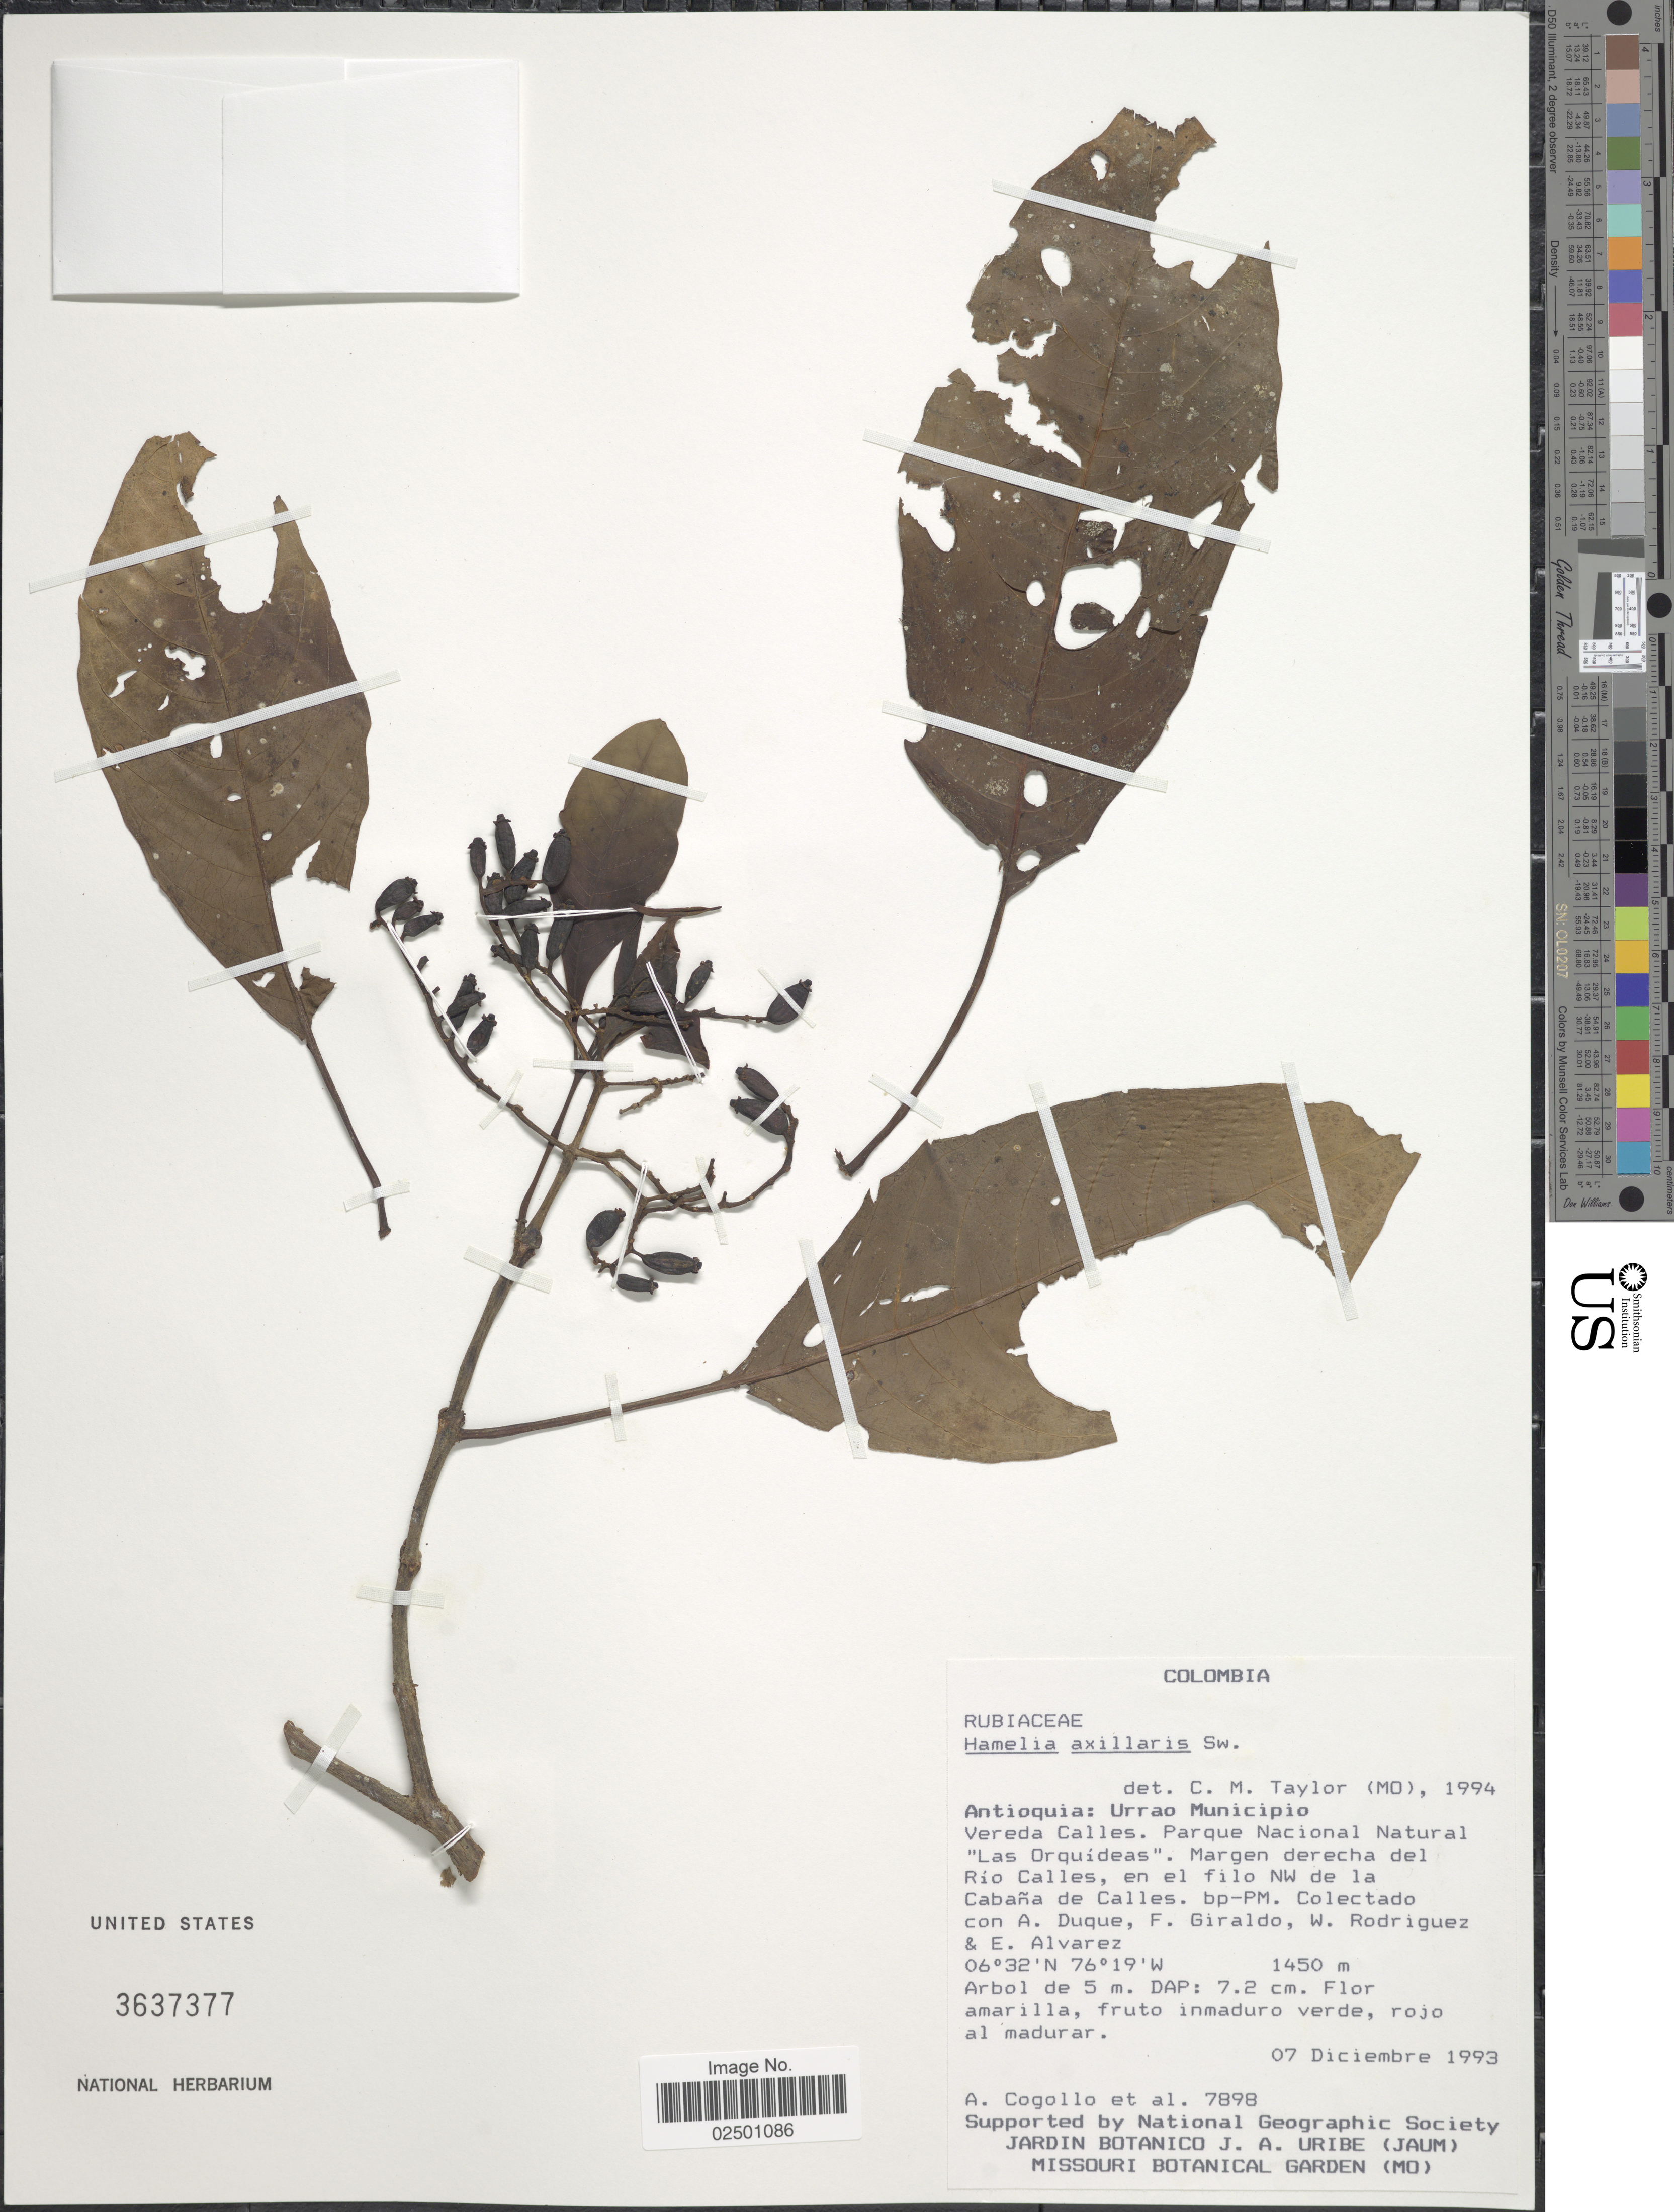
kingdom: Plantae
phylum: Tracheophyta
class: Magnoliopsida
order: Gentianales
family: Rubiaceae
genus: Hamelia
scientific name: Hamelia axillaris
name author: Sw.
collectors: A. Cogollo, A. Duque, F. Giraldo, W. Rodriguez & E. Alvarez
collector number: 7898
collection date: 1993-12-07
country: Colombia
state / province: Antioquia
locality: Antioquia: Urrao Municipio. Vereda Calles. Parque Nacional Natural "Las Orquideas". margen derecha del Rio Calles, en el filo NW de la Cabana de Calles. bp-PM.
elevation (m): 1450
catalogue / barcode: US 3637377